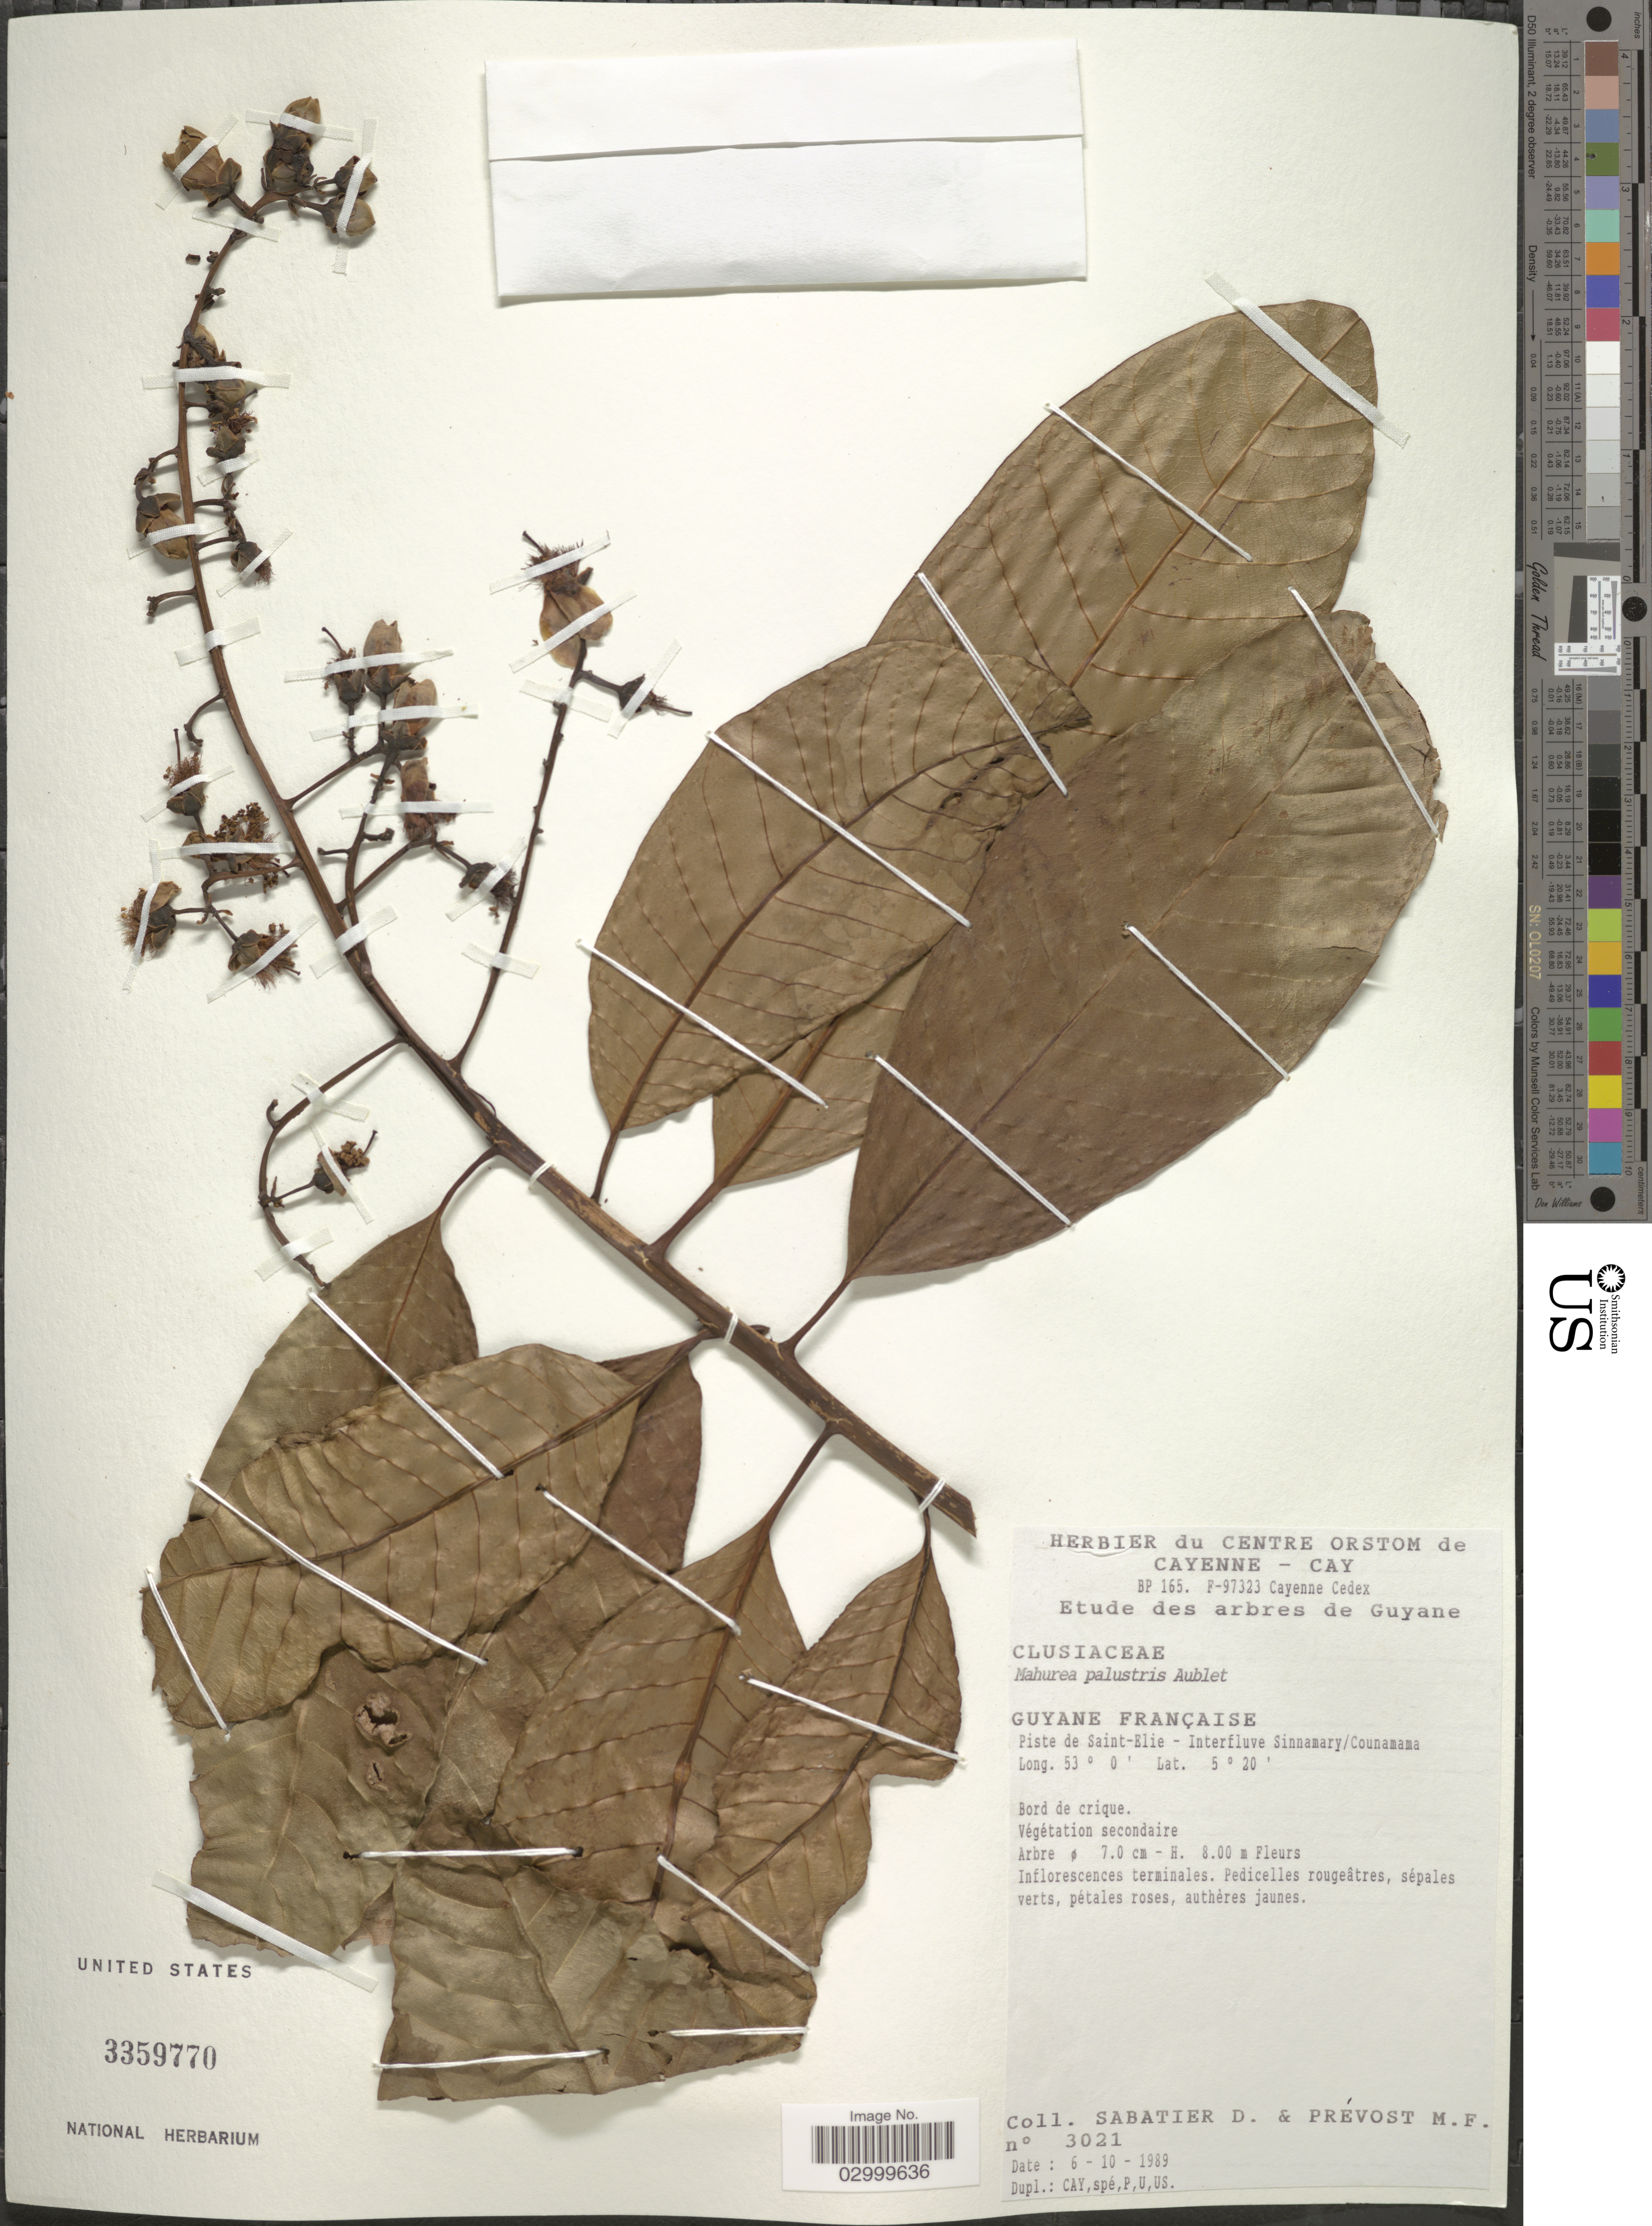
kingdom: Plantae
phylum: Tracheophyta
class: Magnoliopsida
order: Malpighiales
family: Calophyllaceae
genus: Mahurea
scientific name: Mahurea palustris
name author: Aubl.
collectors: D. Sabatier & M. Prévost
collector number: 3021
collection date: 1989-10-06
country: French Guiana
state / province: Cayenne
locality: Guyana Française, Piste de Saint-Elie - Interfluve Sinnamary/Counamama.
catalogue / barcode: US 3359770